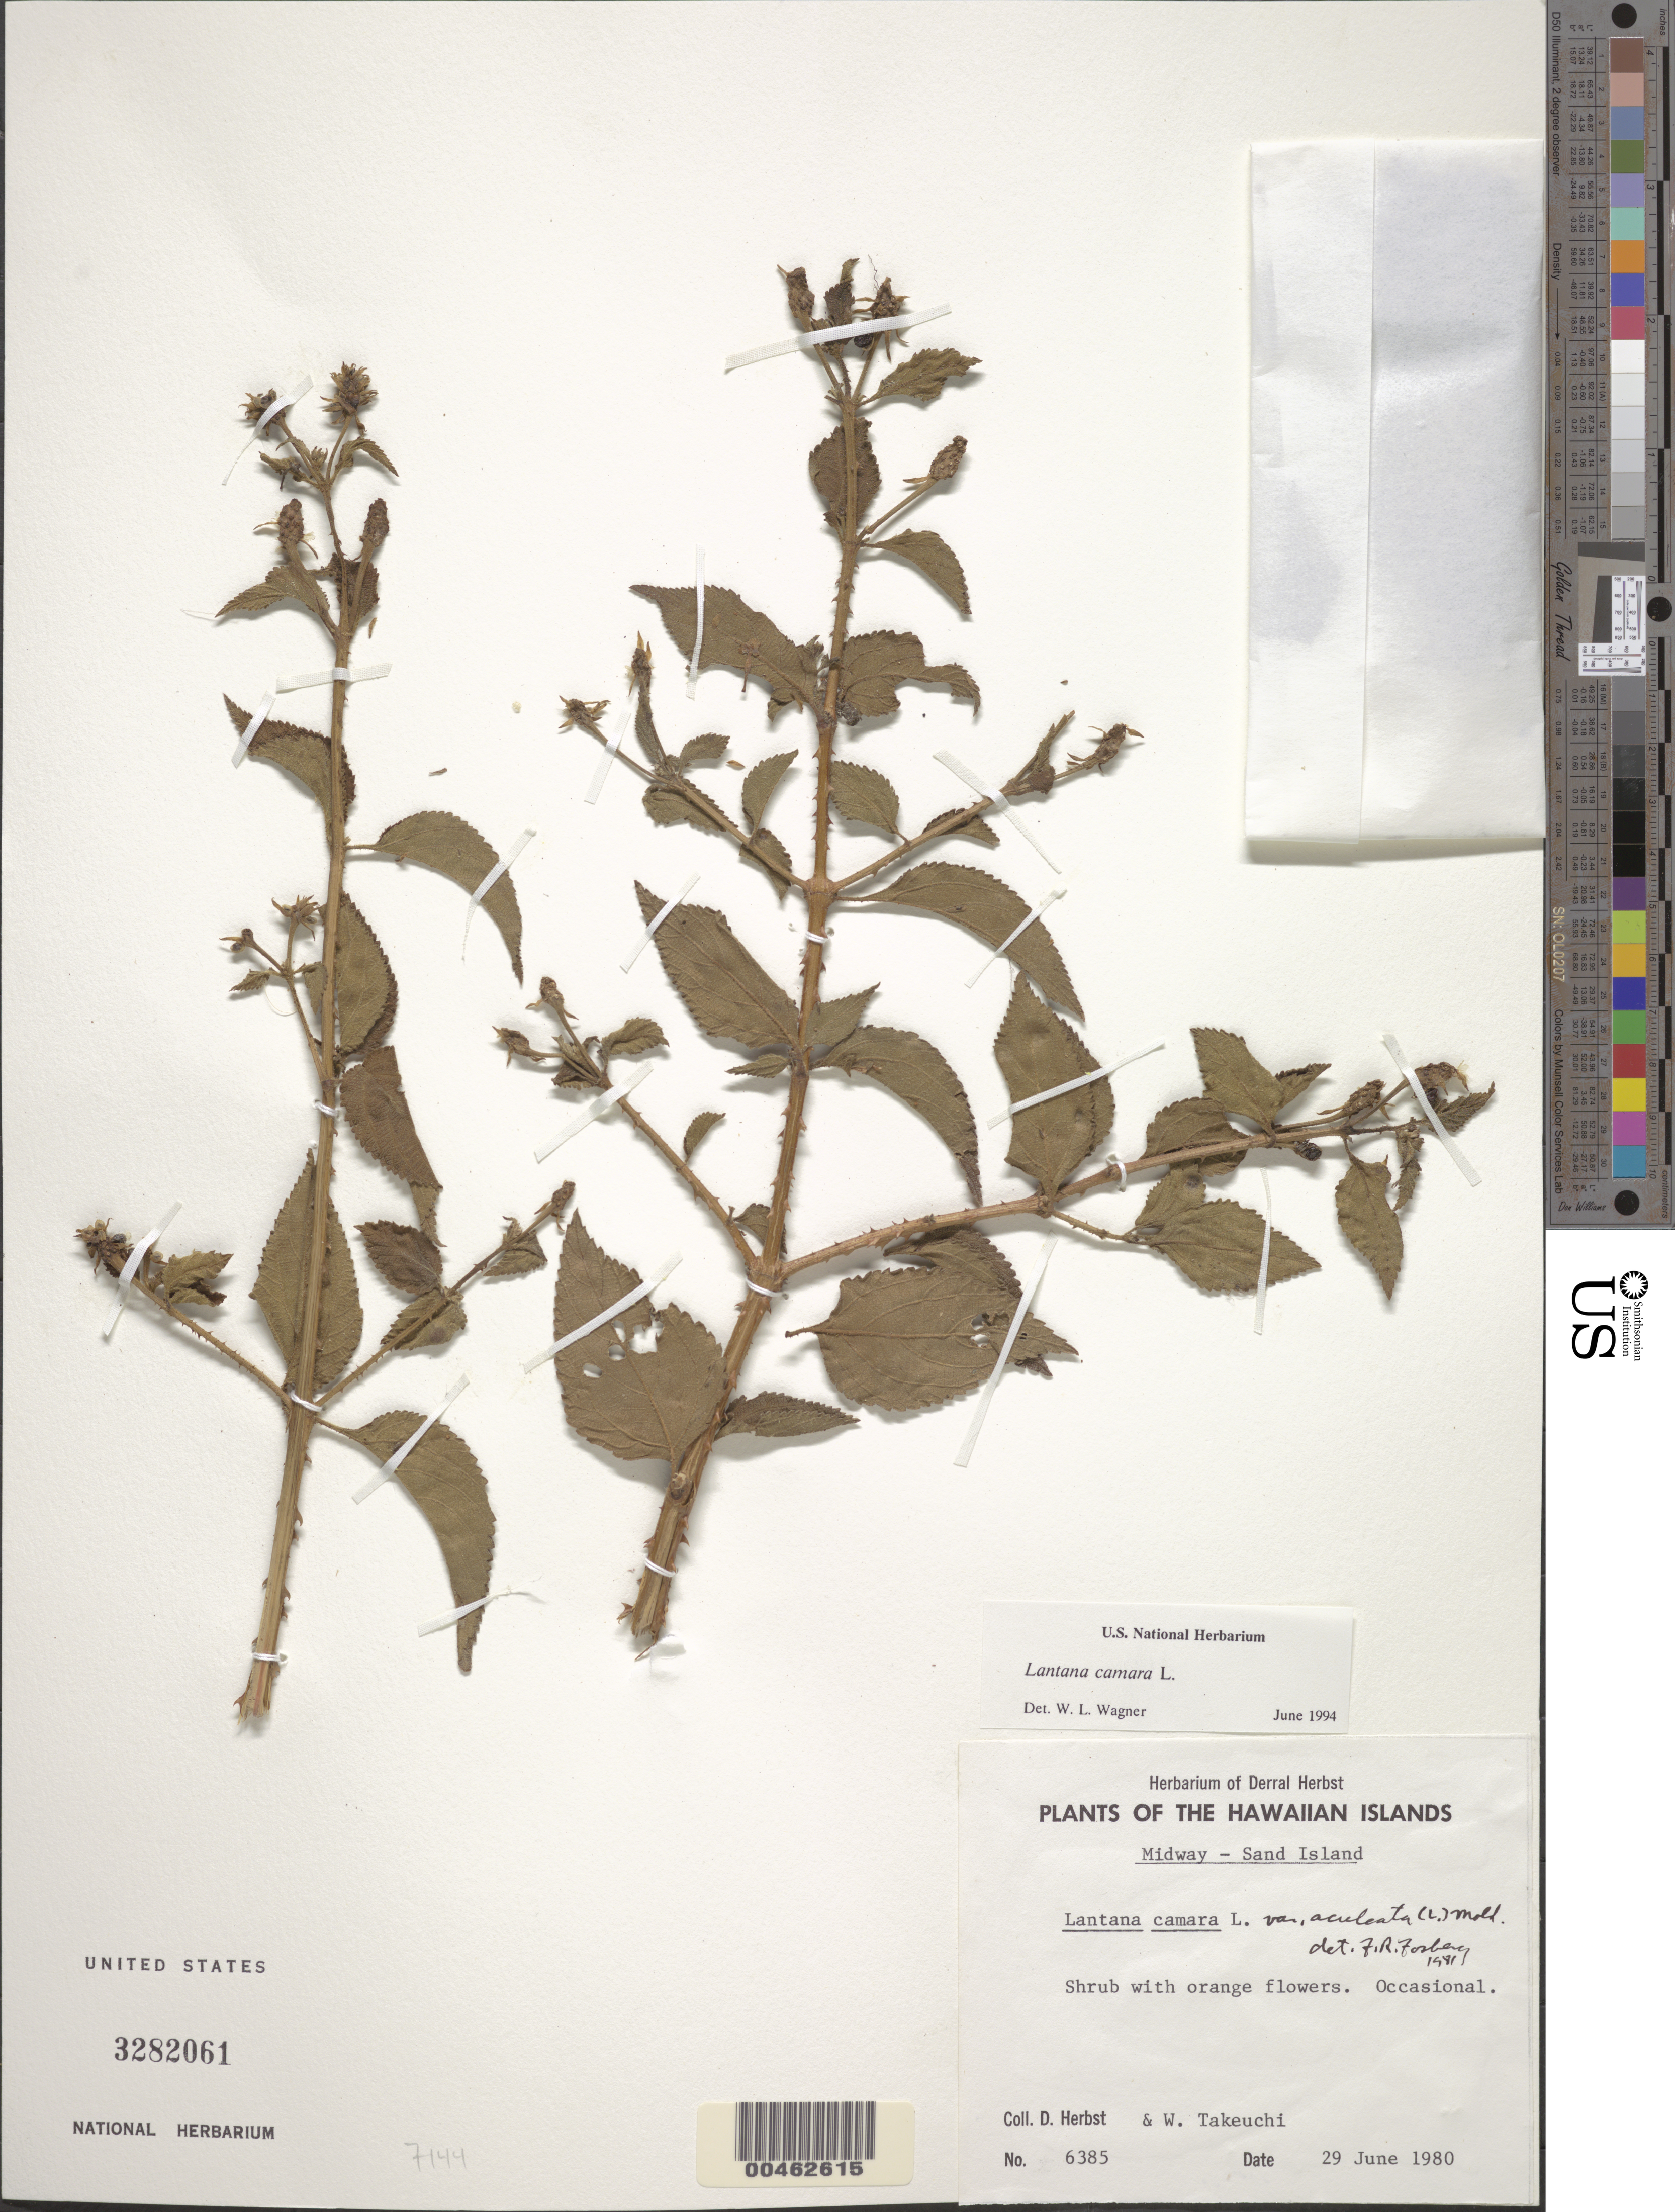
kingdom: Plantae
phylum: Tracheophyta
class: Magnoliopsida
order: Lamiales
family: Verbenaceae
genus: Lantana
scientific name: Lantana camara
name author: L.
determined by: Wagner, W. L., (BOT), Smithsonian Institution - National Museum of Natural History (UNITED STATES)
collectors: D. R. Herbst & W. N. Takeuchi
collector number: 6385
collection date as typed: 29 Jun 1980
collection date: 1980-06-29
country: United States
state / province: Hawaii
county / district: Honolulu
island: Sand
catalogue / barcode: US 3282061